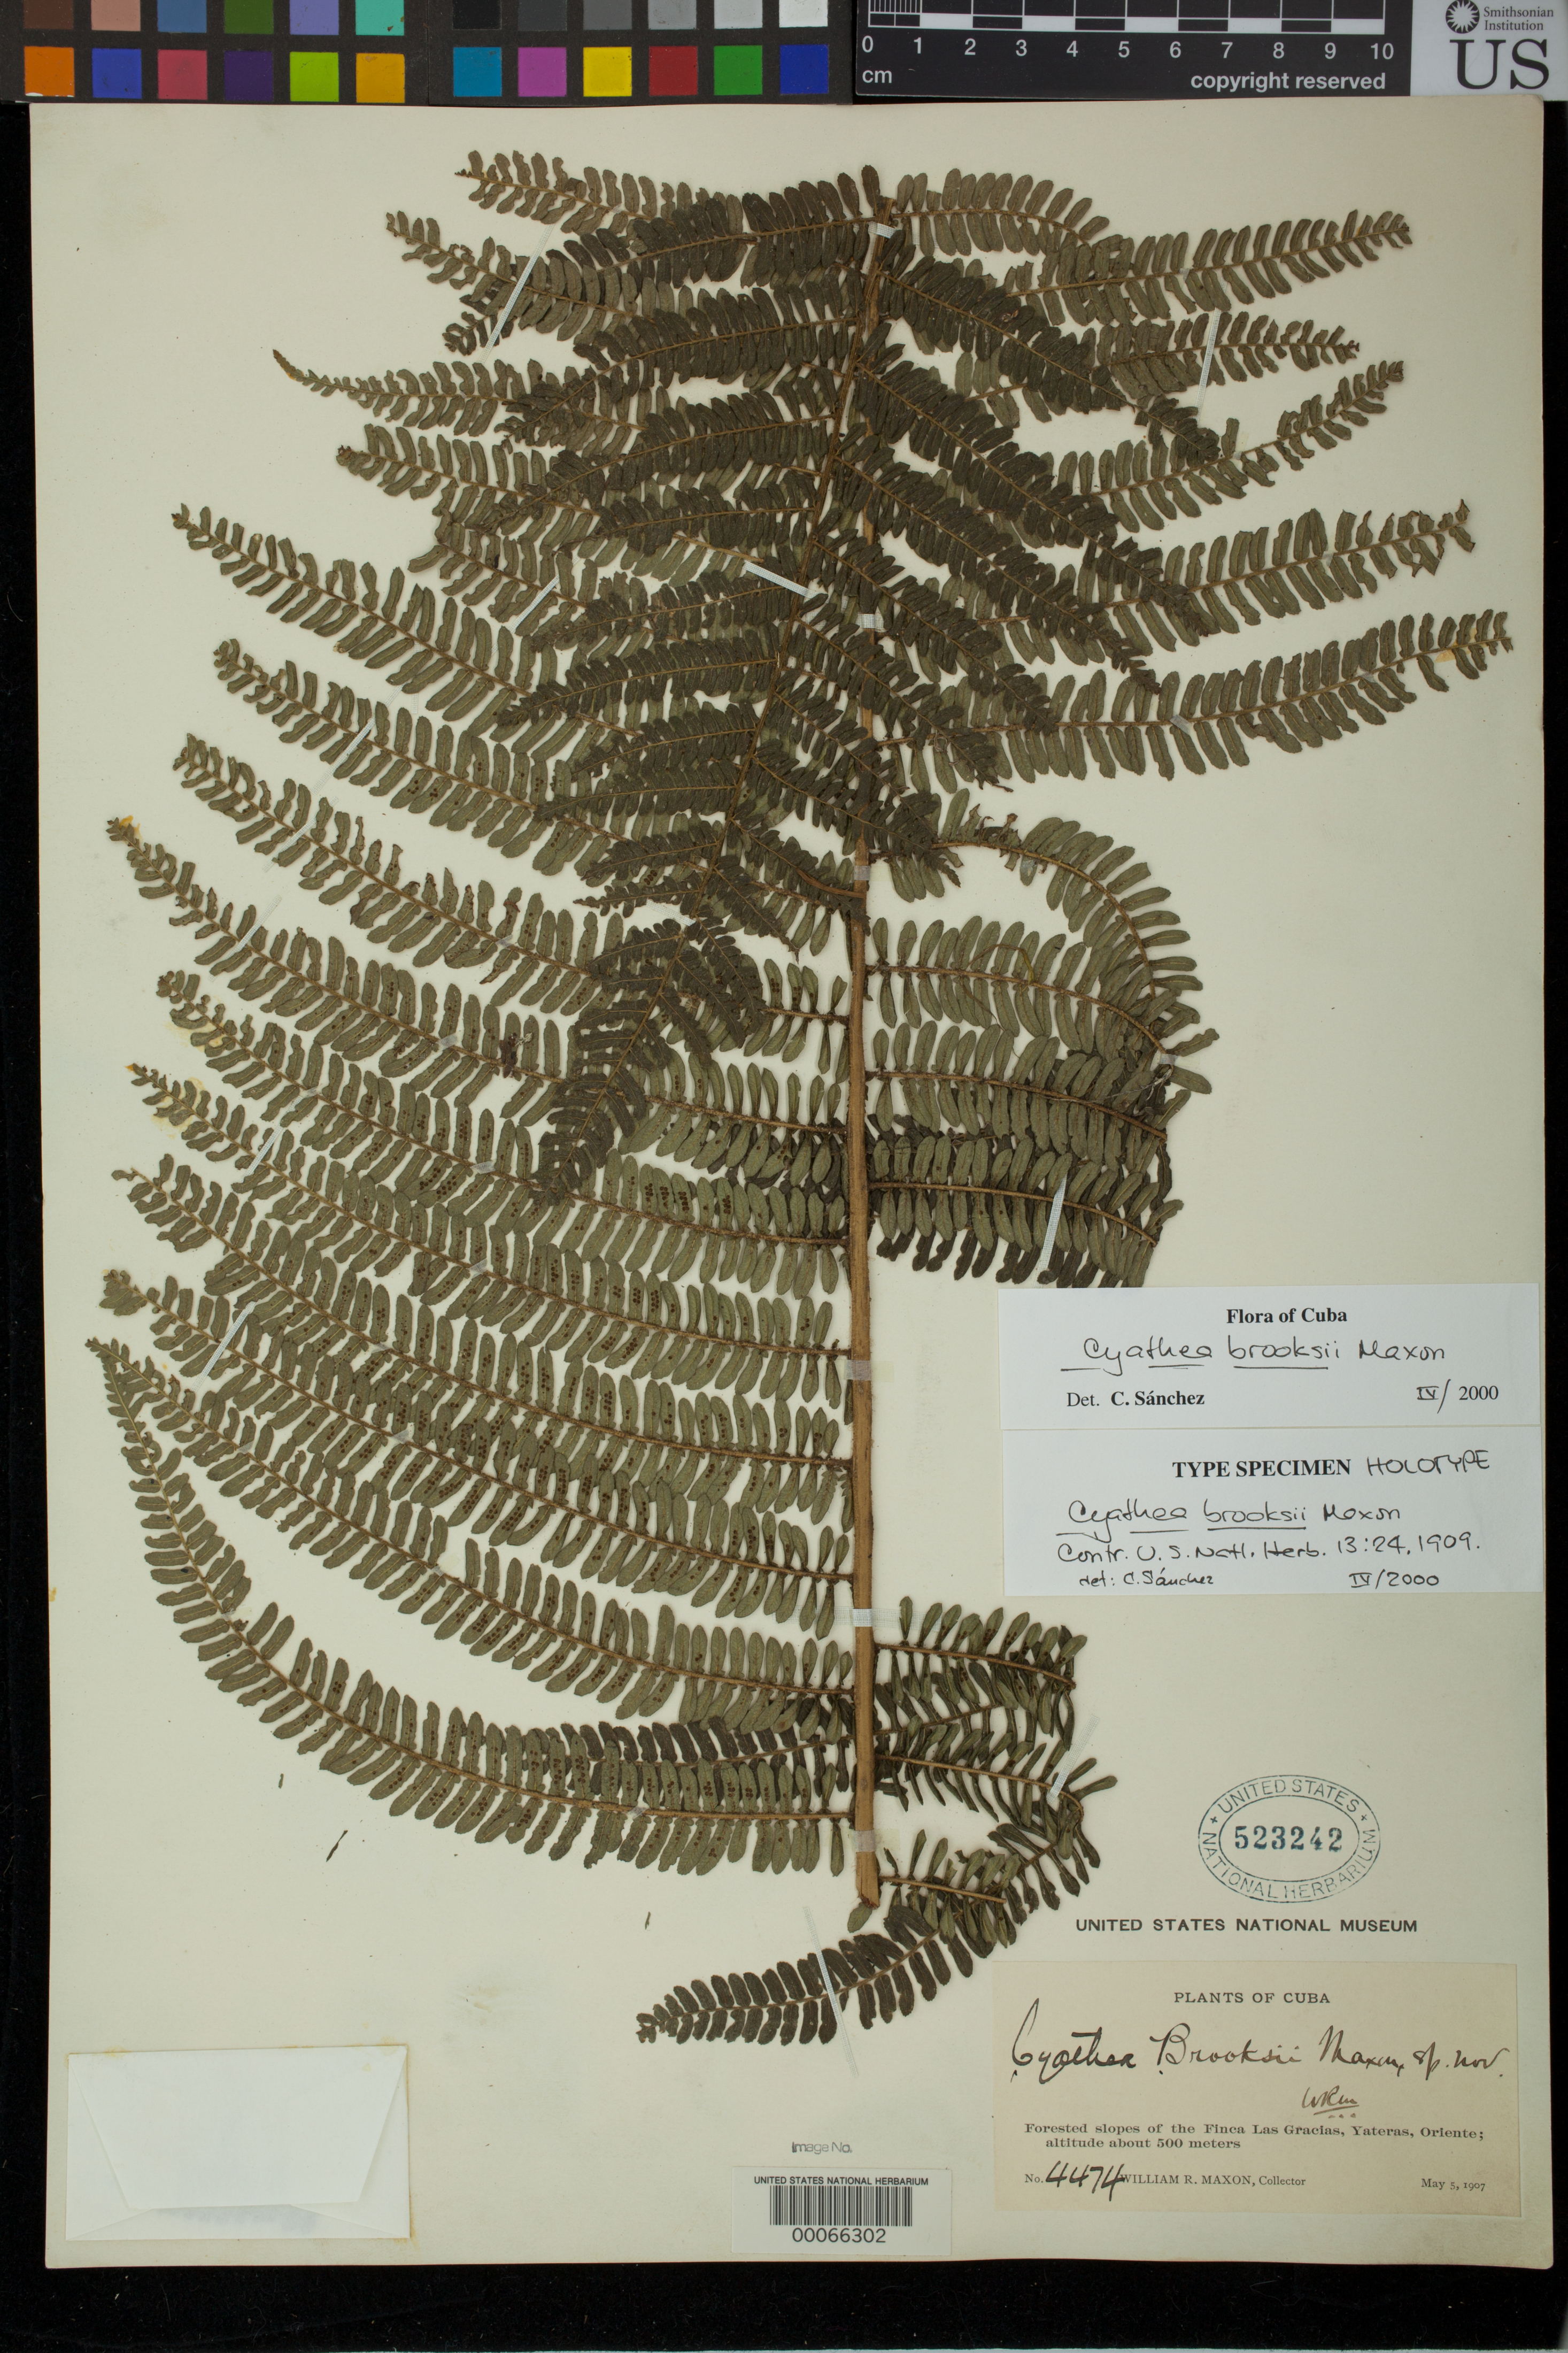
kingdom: Plantae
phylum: Tracheophyta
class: Polypodiopsida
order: Cyatheales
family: Cyatheaceae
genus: Cyathea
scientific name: Cyathea brooksii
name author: Maxon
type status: Holotype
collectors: W. R. Maxon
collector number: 4474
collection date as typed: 05 May 1907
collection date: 1907-05-05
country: Cuba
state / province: Oriente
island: Greater Antilles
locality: Slopes of Finca Las Gracias, Yateras, Oriente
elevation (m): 500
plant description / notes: Holotype mounted on 3 sheets, USNH 523240-523242, as cited in protologue.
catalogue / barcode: US 523242